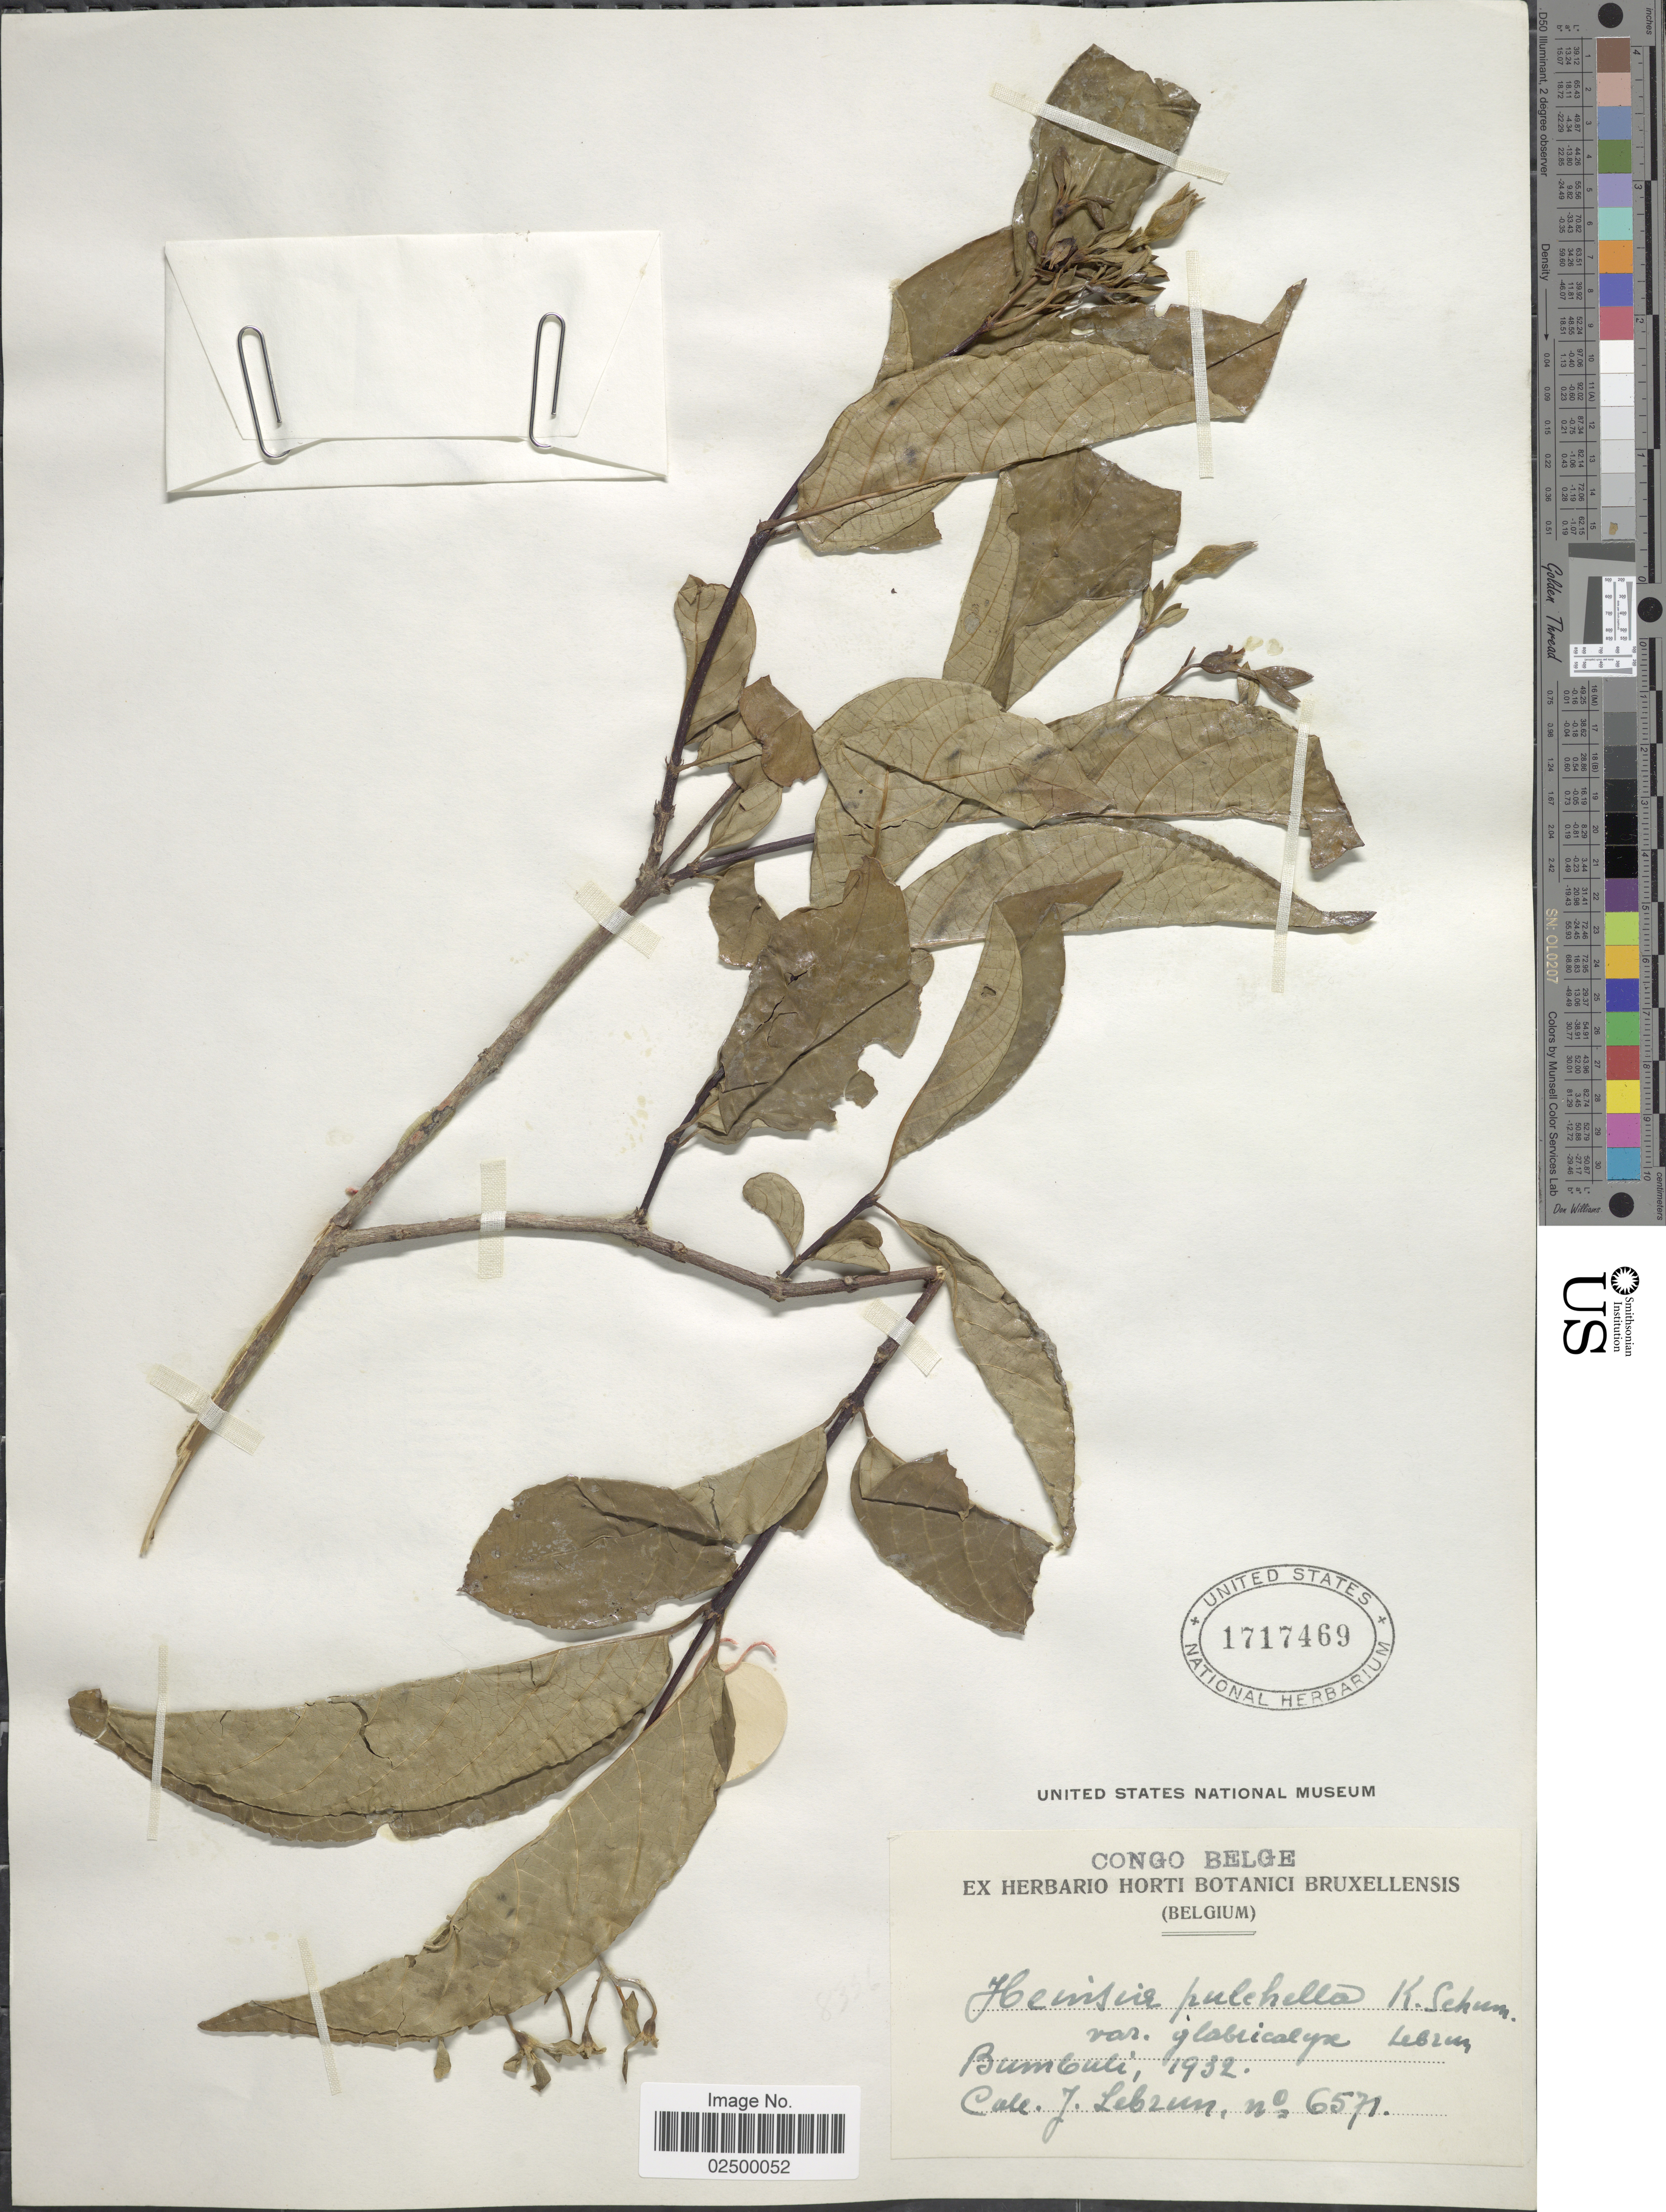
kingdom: Plantae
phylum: Tracheophyta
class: Magnoliopsida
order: Gentianales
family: Rubiaceae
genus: Heinsia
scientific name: Heinsia pulchella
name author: K. Schum.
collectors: J. A. Lebrun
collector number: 6571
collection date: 1932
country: Congo, Democratic Republic of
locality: Congo Belge, Bumculi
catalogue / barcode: US 1717469